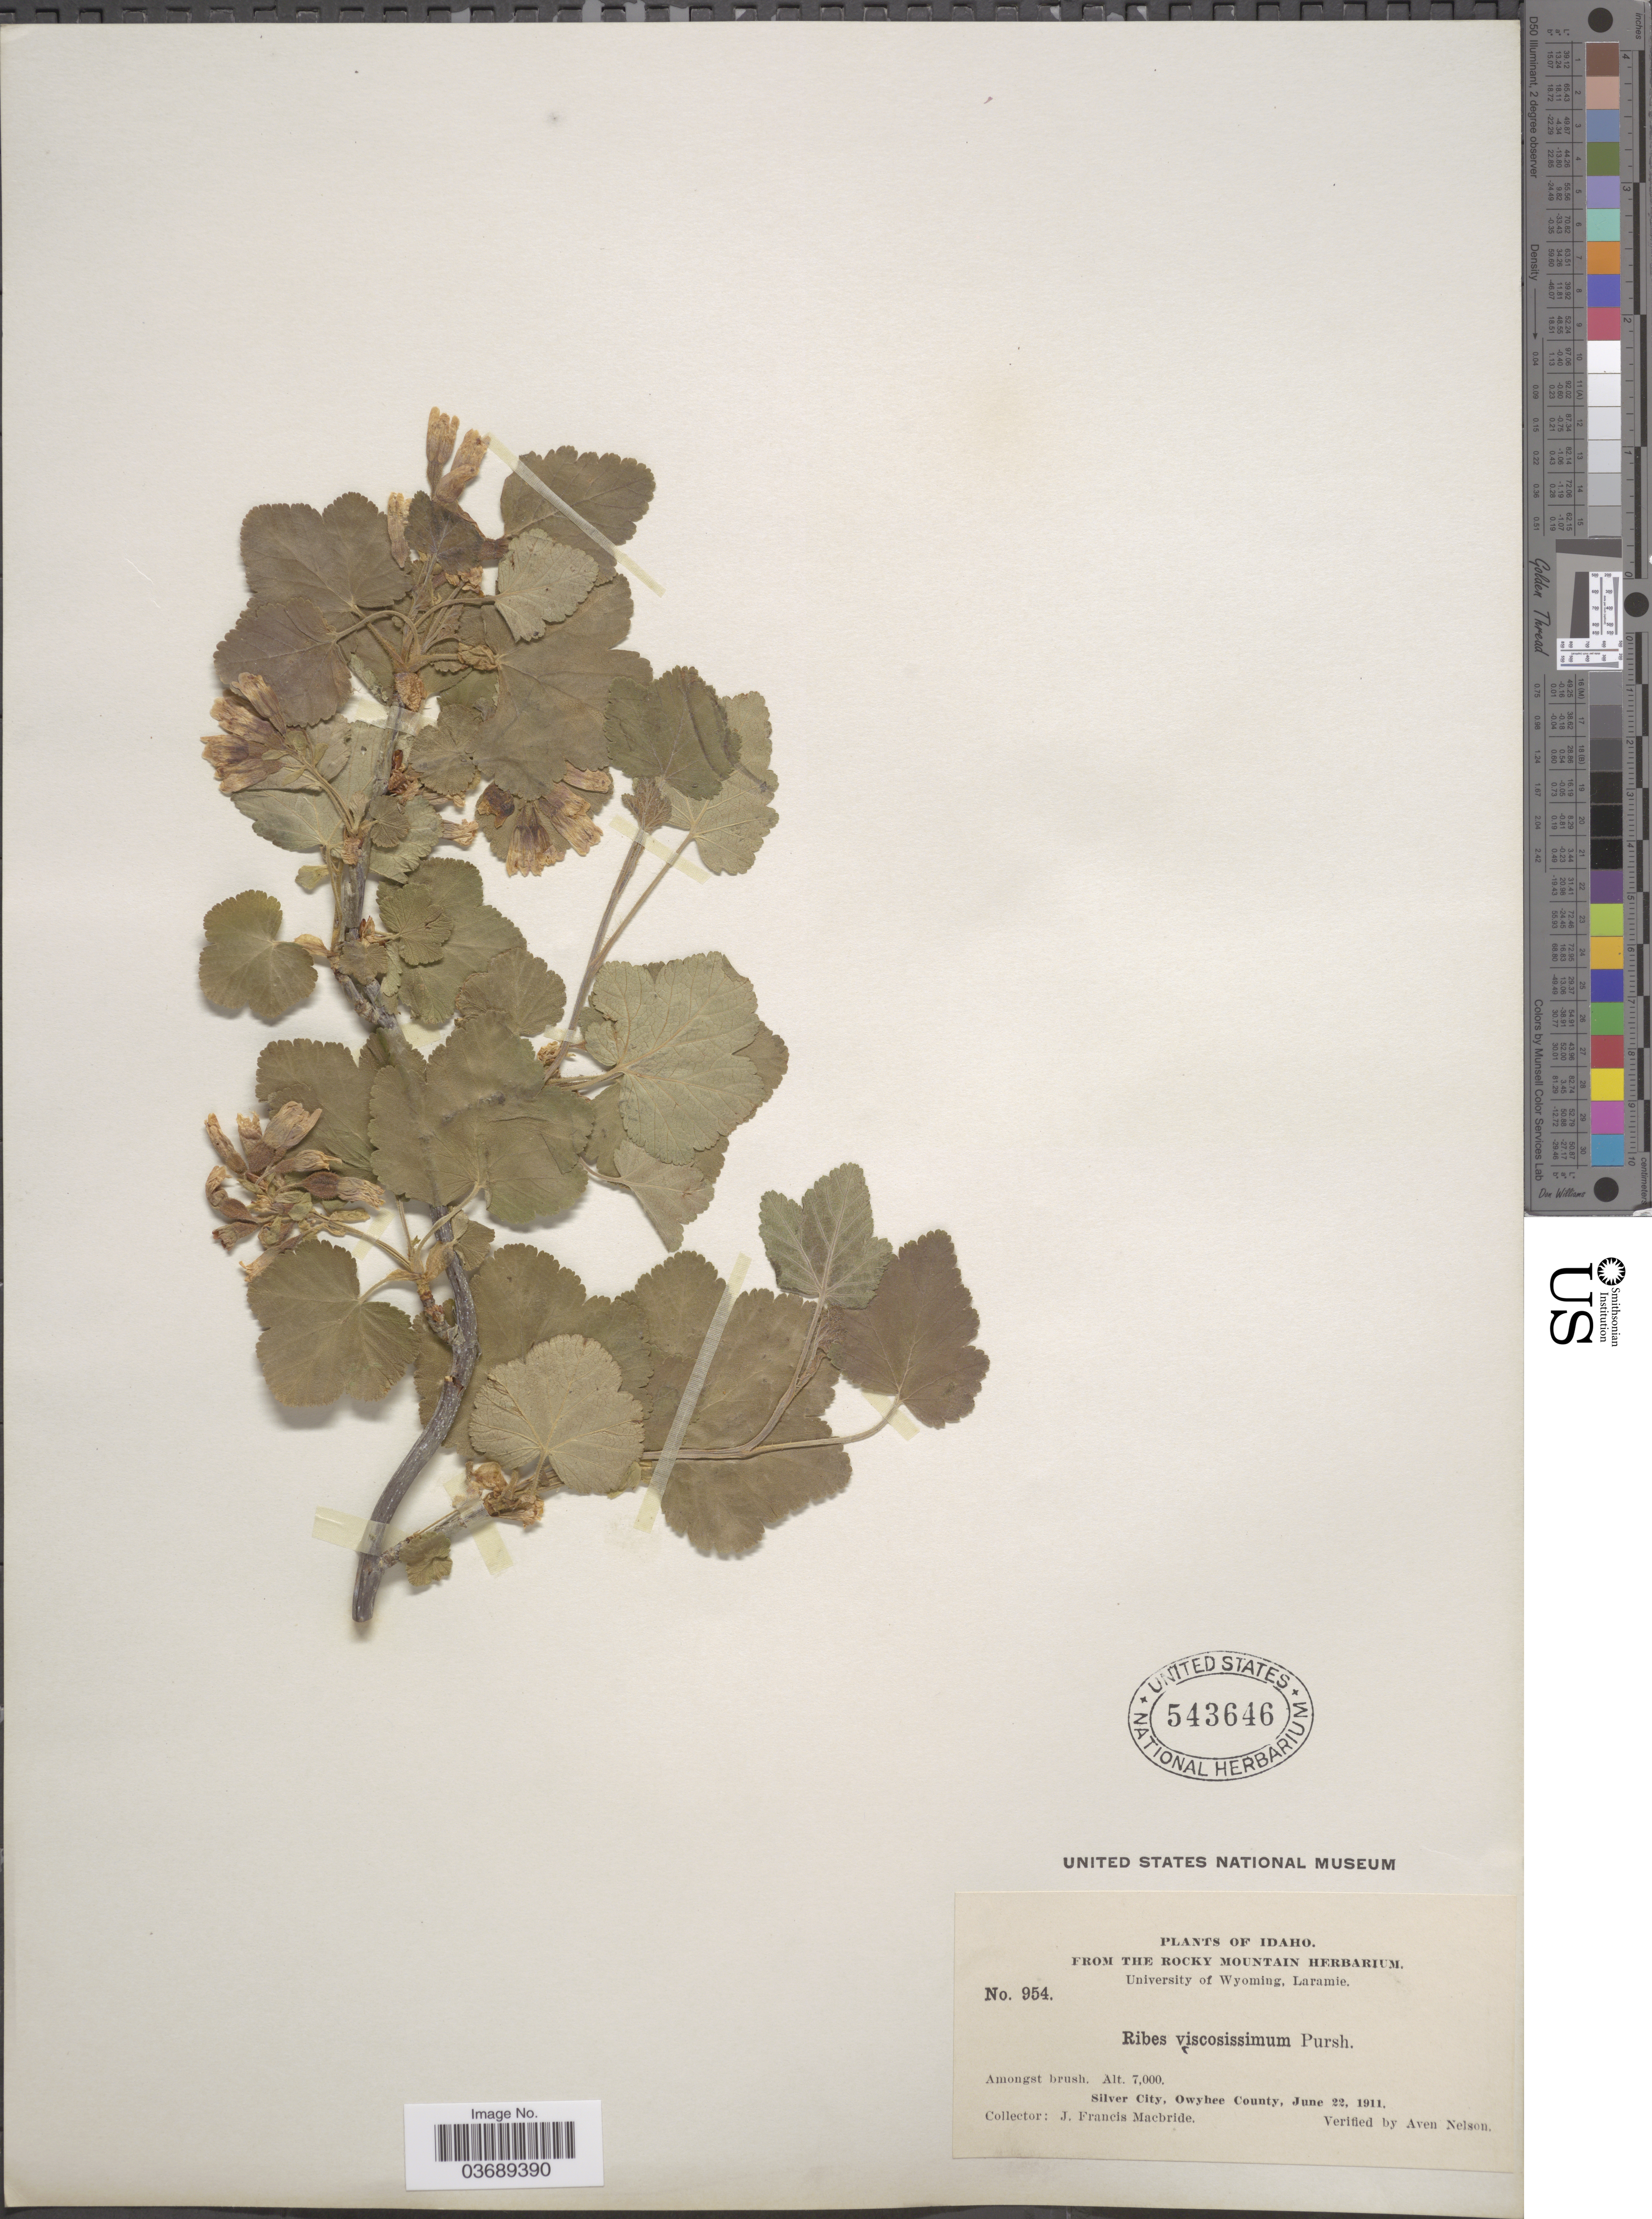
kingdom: Plantae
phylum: Tracheophyta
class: Magnoliopsida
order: Saxifragales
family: Grossulariaceae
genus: Ribes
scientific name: Ribes viscosissimum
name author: Pursh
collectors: J. F. Macbride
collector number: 954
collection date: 1911-06-22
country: United States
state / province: Idaho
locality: Amongst brush. Silver City, Owyhee County.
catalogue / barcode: US 543646